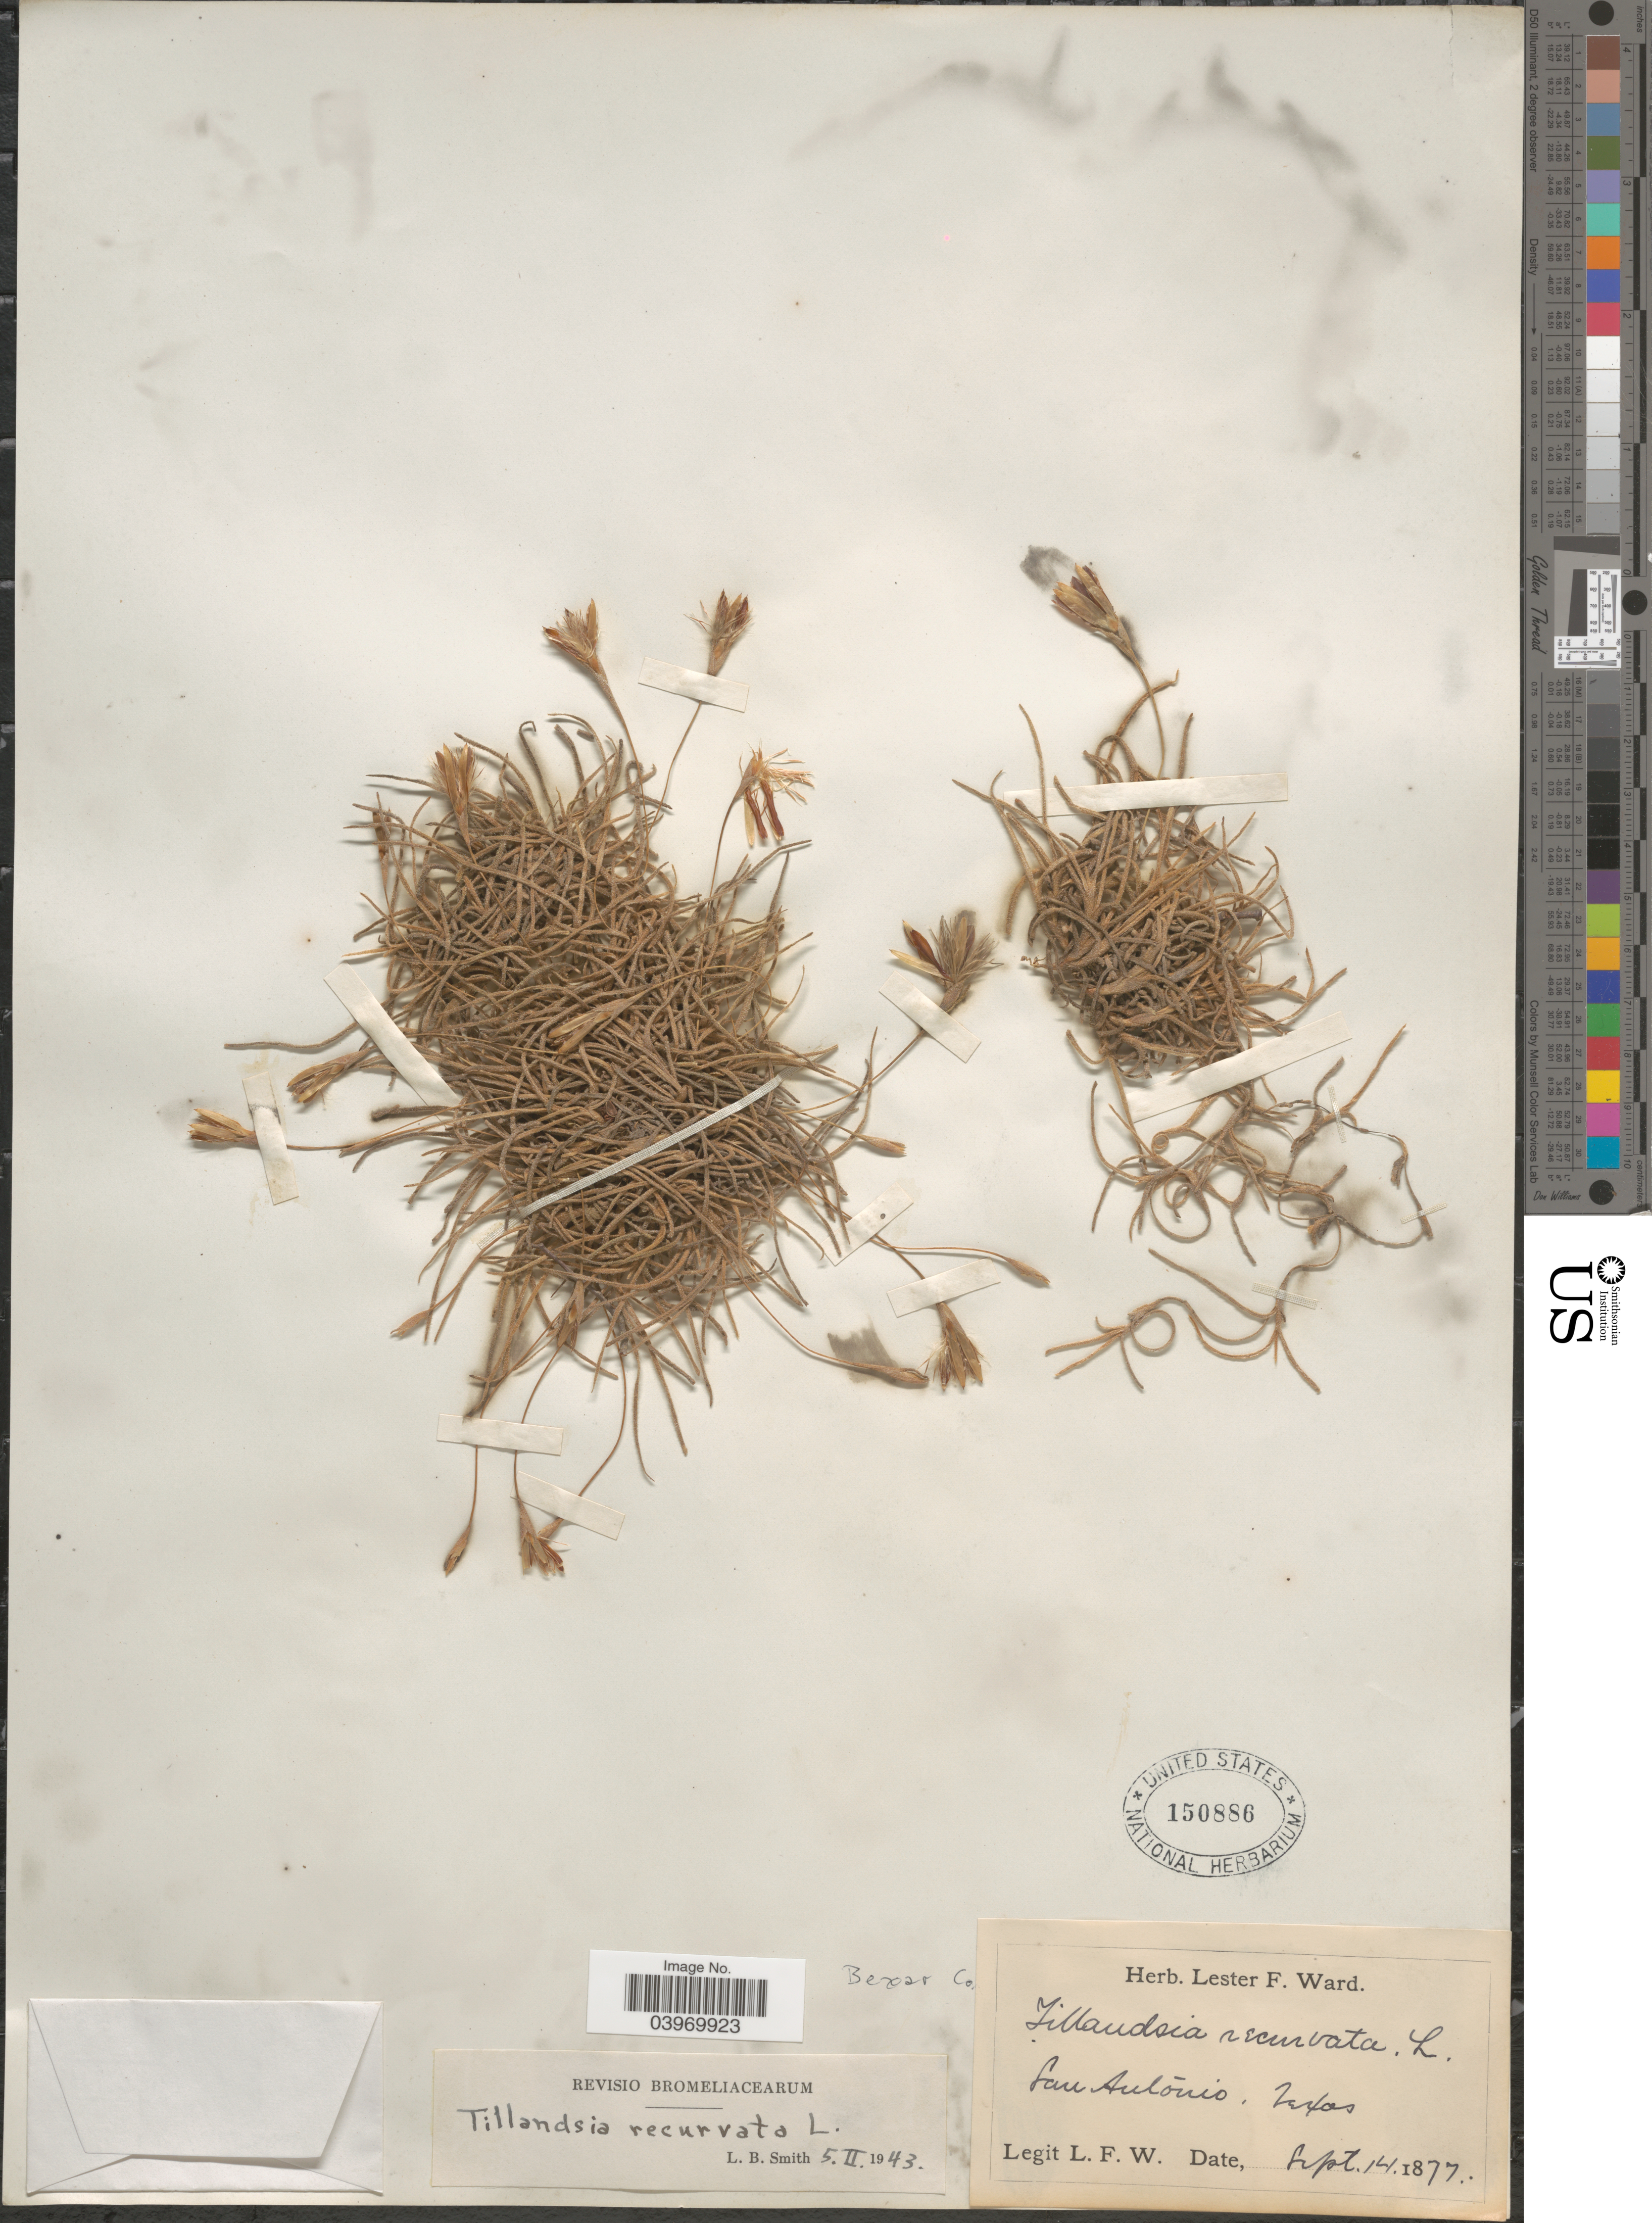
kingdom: Plantae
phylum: Tracheophyta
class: Liliopsida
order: Poales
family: Bromeliaceae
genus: Tillandsia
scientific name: Tillandsia recurvata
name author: L.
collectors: L. F. Ward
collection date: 1877-09-14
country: United States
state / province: Texas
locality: San Antonio. Bexar Co.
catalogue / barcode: US 150886